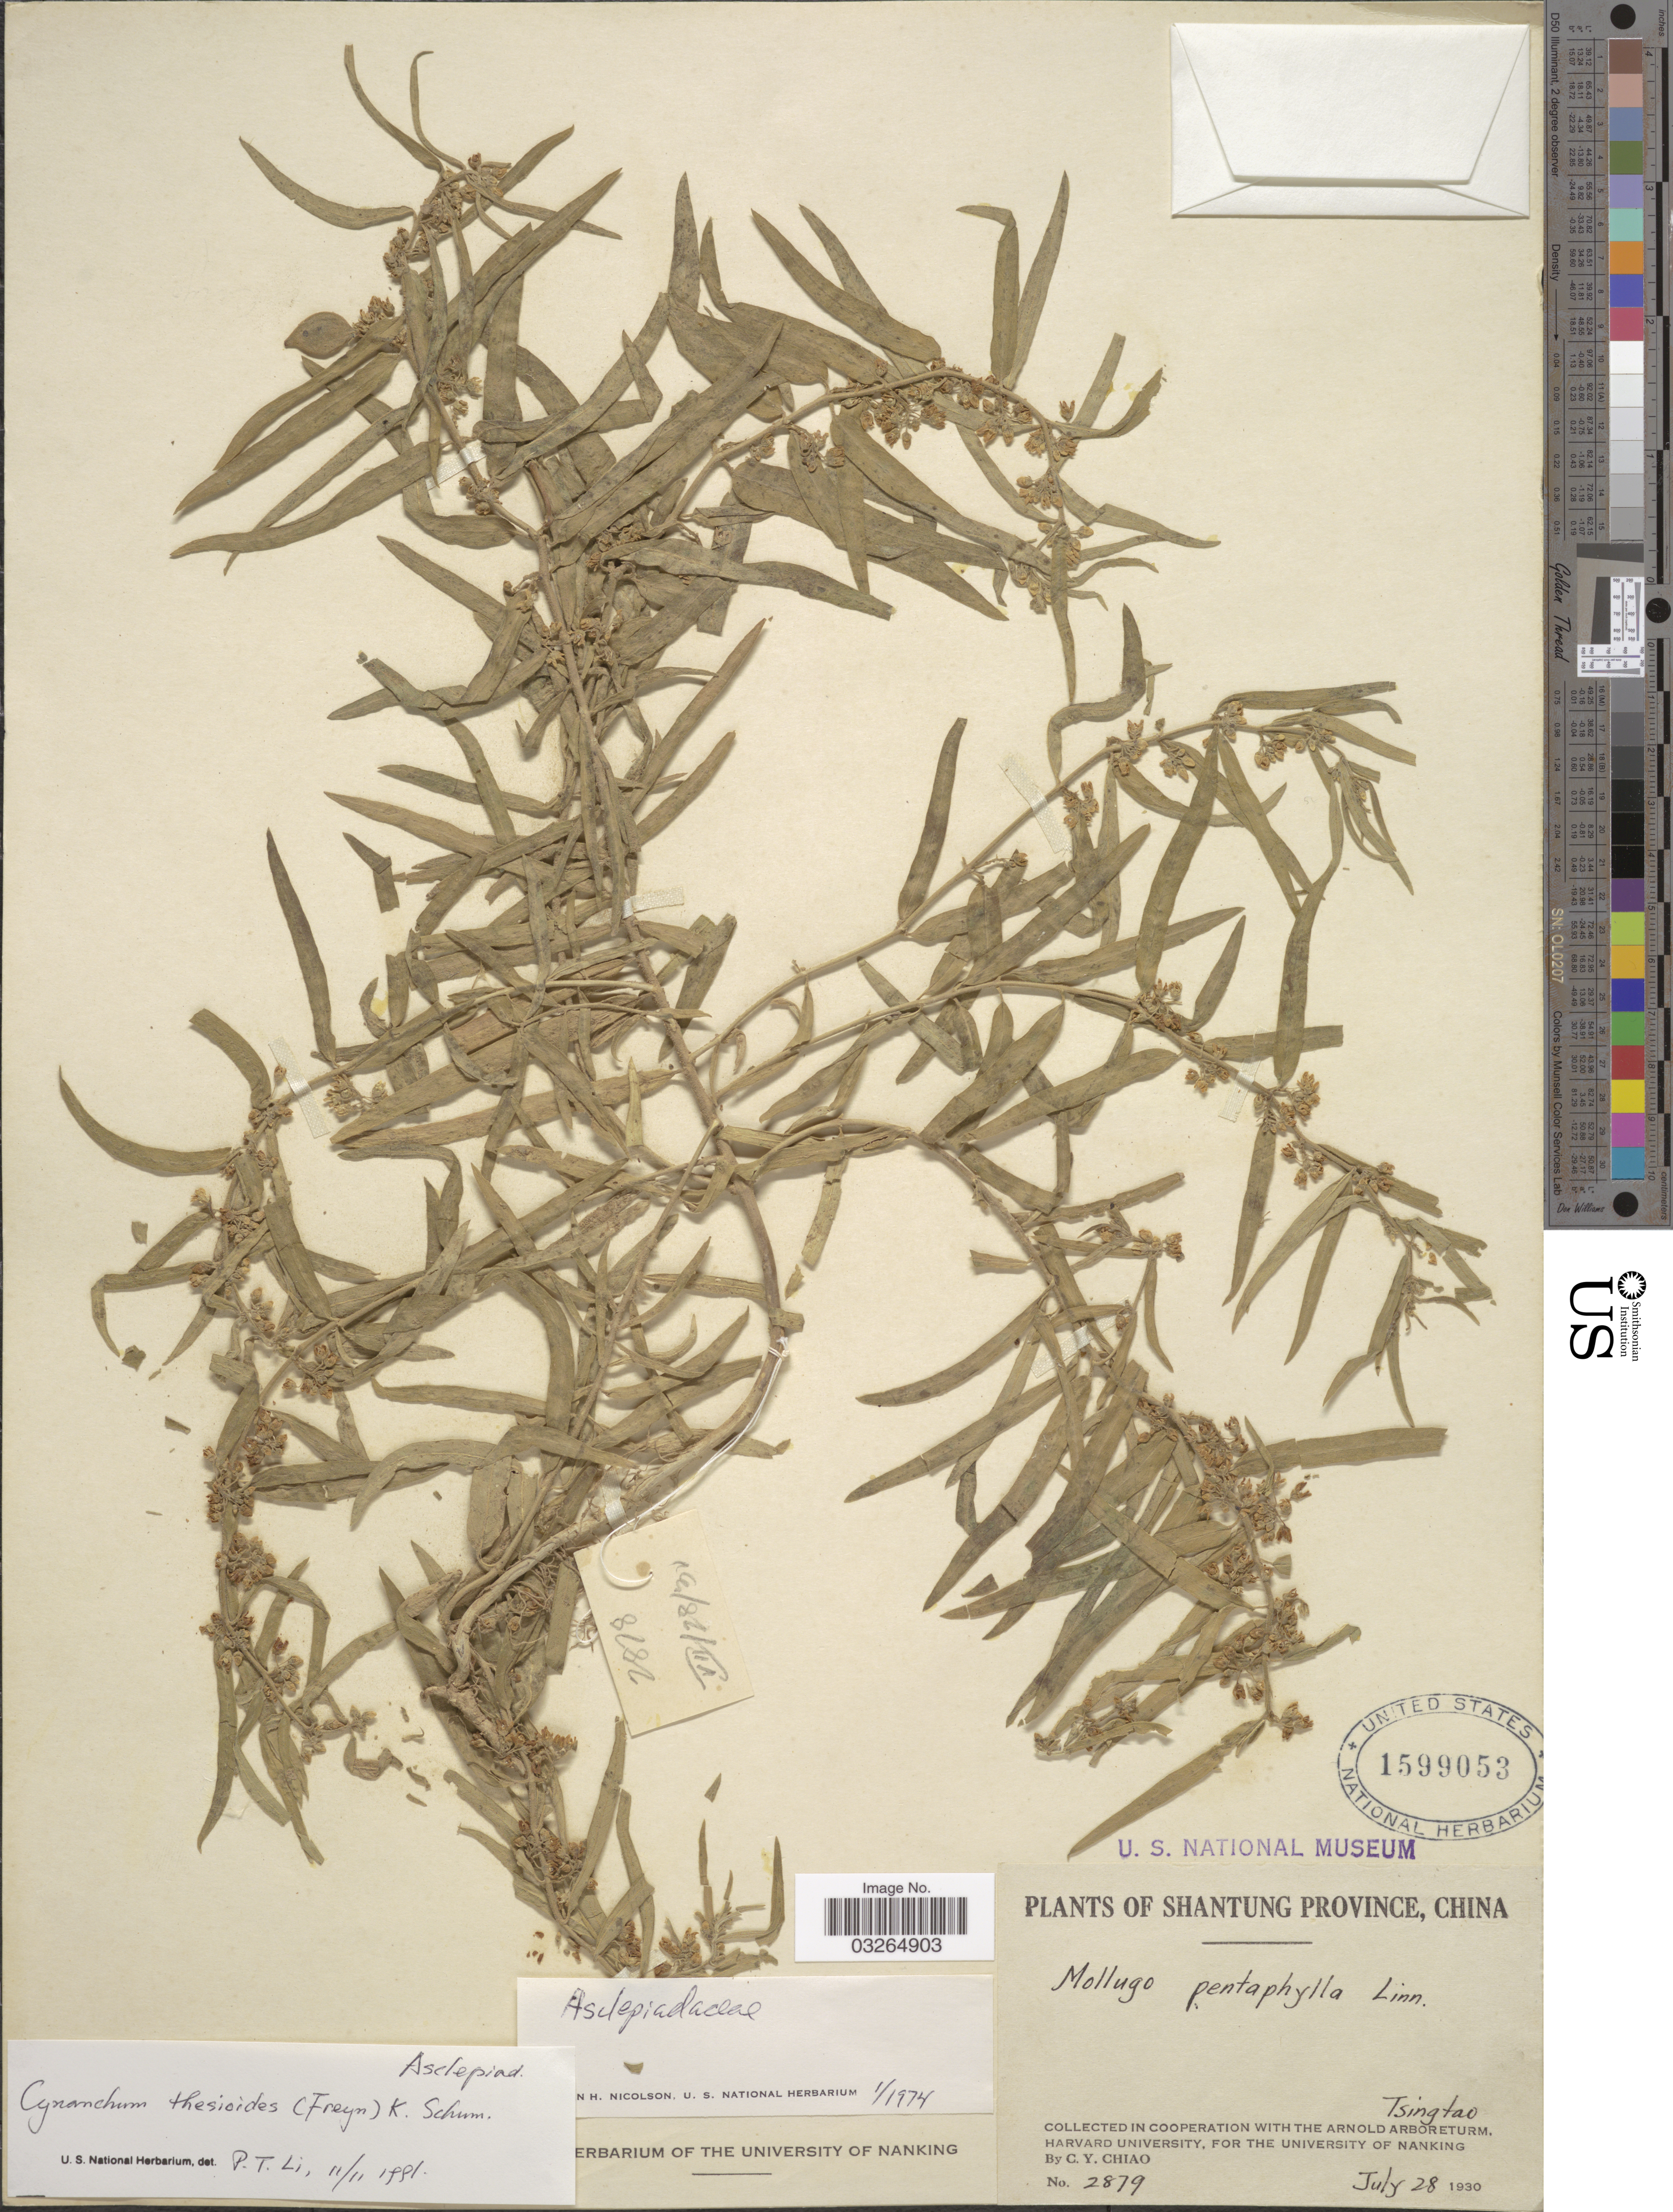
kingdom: Plantae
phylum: Tracheophyta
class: Magnoliopsida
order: Gentianales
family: Apocynaceae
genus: Cynanchum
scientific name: Cynanchum thesioides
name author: (Freyn) K. Schum.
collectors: C. Y. Chiao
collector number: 2879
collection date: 1930-07-28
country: China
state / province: Shandong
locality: Shantung Province. Tsingtao.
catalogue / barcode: US 1599053